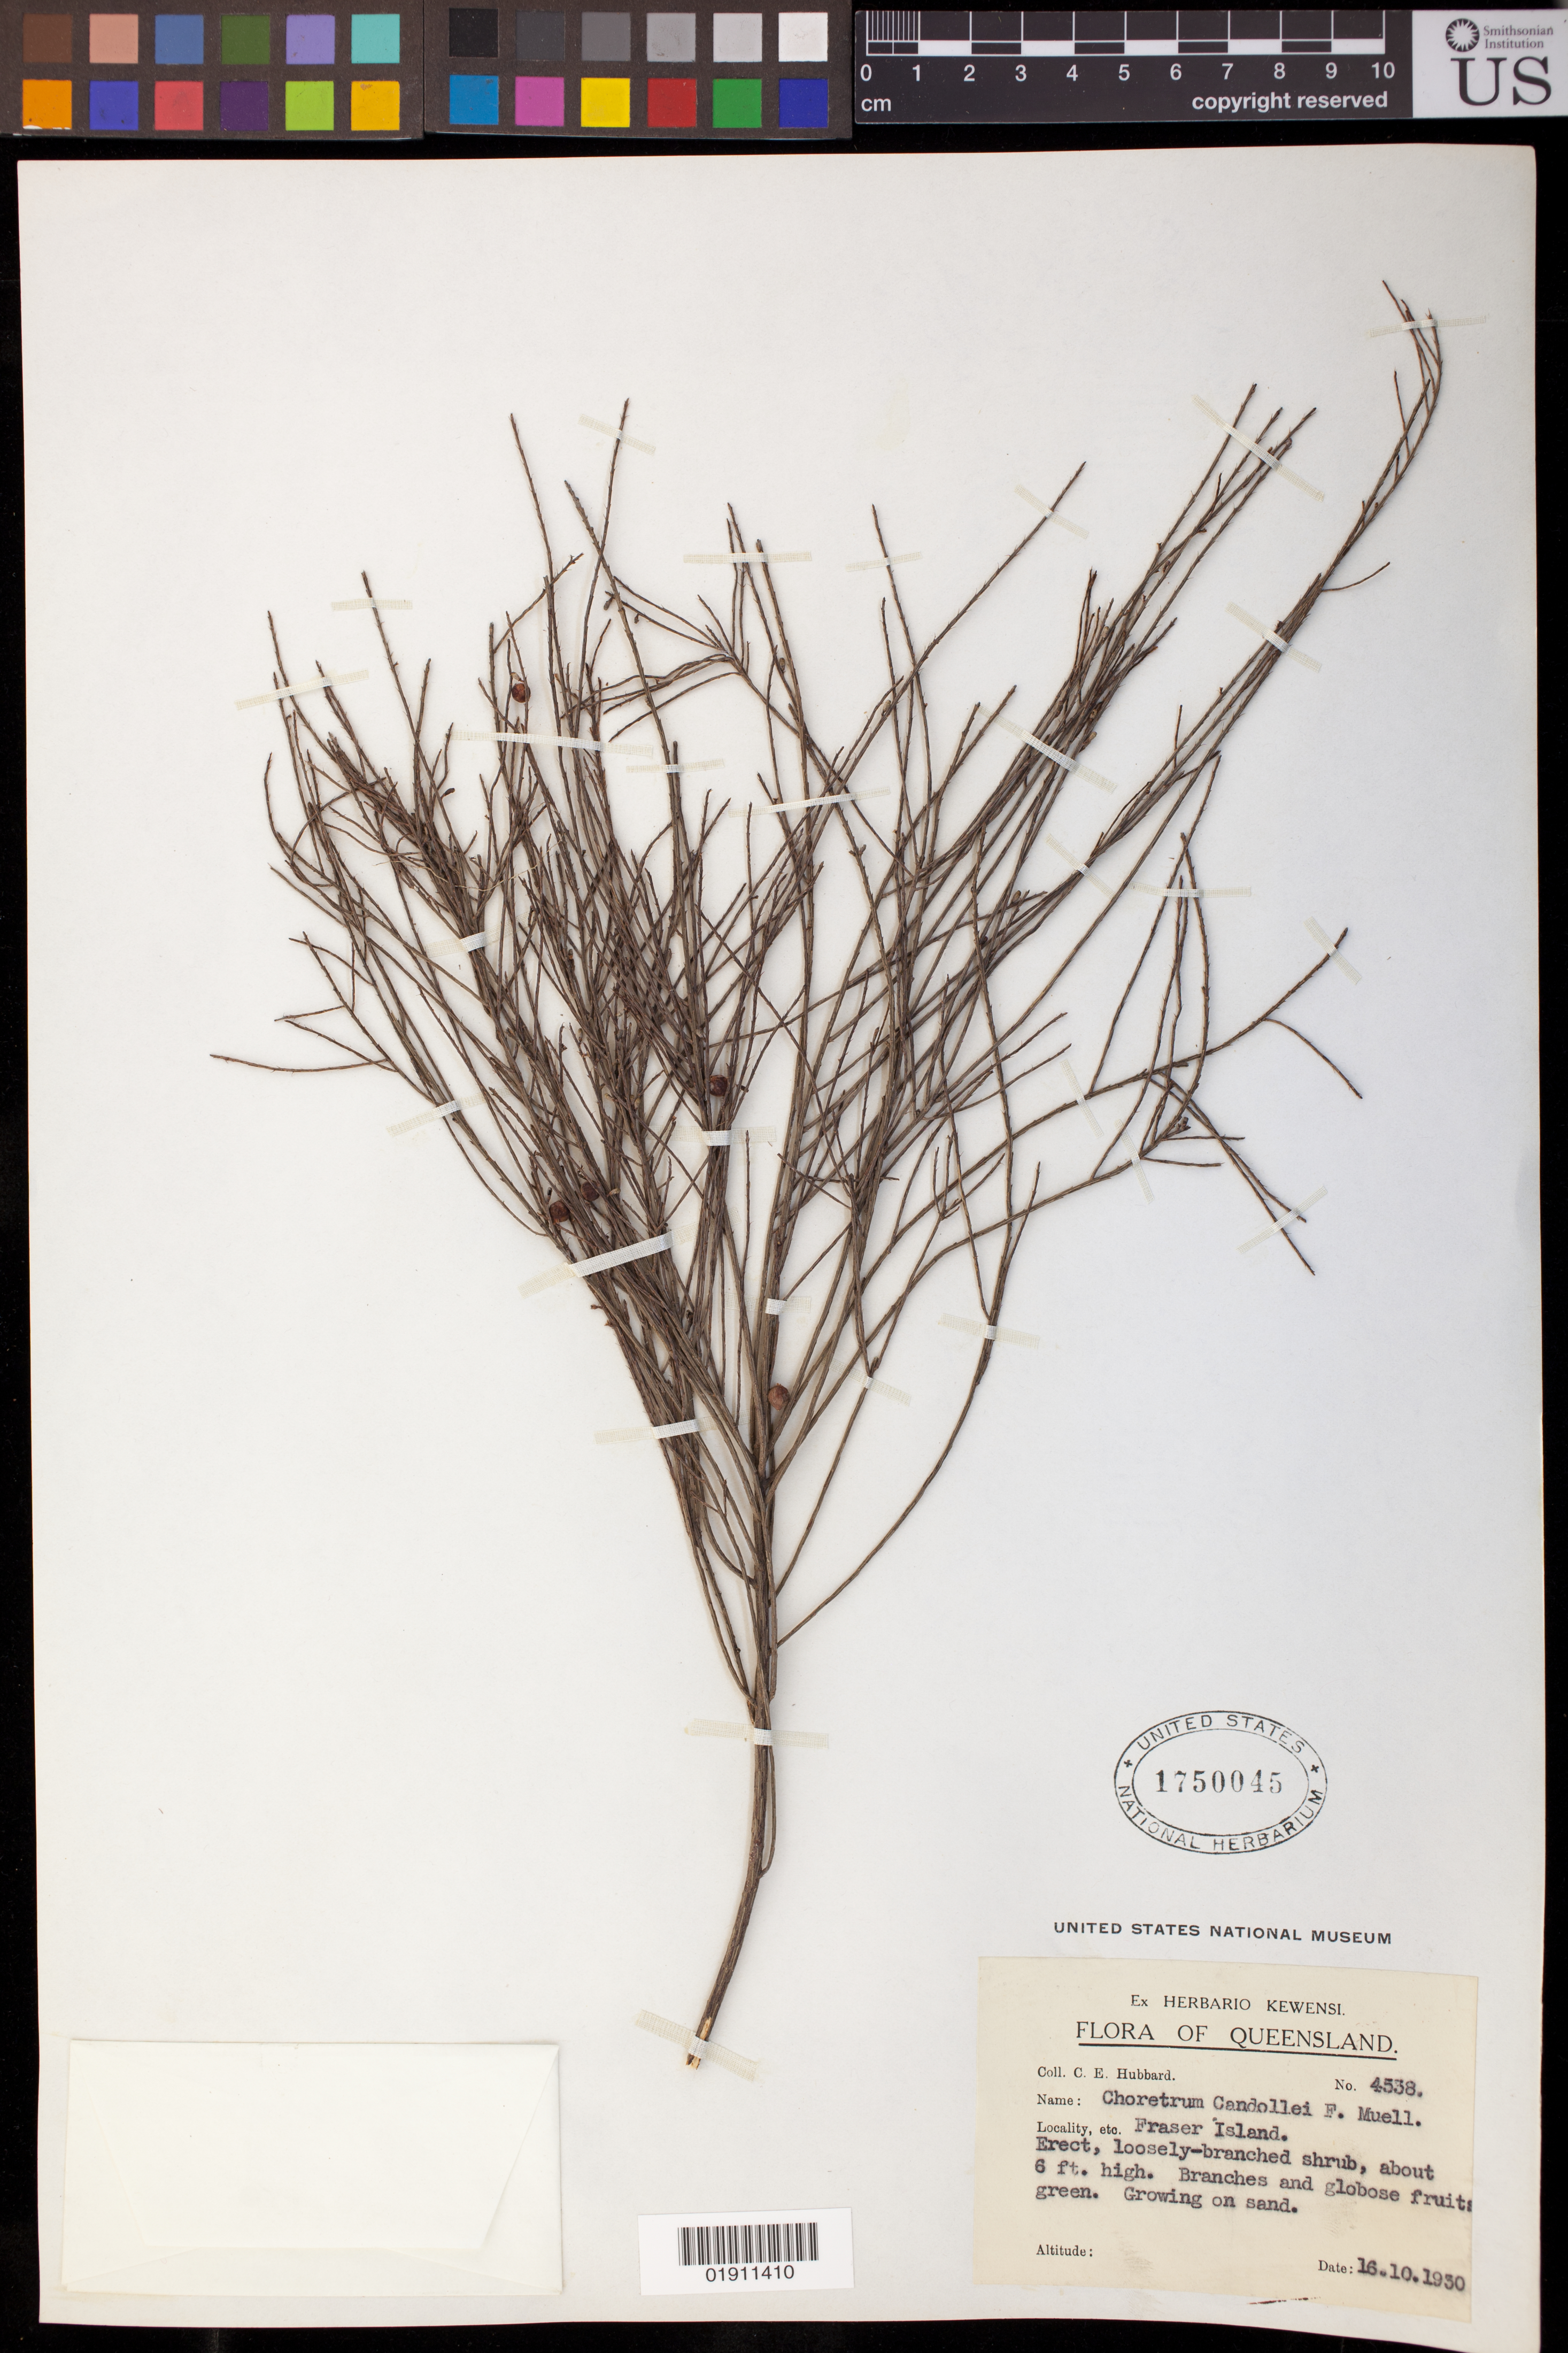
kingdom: Plantae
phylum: Tracheophyta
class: Magnoliopsida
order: Santalales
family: Amphorogynaceae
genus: Choretrum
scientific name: Choretrum candollei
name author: F. Muell. ex Benth.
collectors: C. E. Hubbard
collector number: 4538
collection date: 1930-10-16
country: Australia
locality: Fraser Island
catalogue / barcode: US 1750045